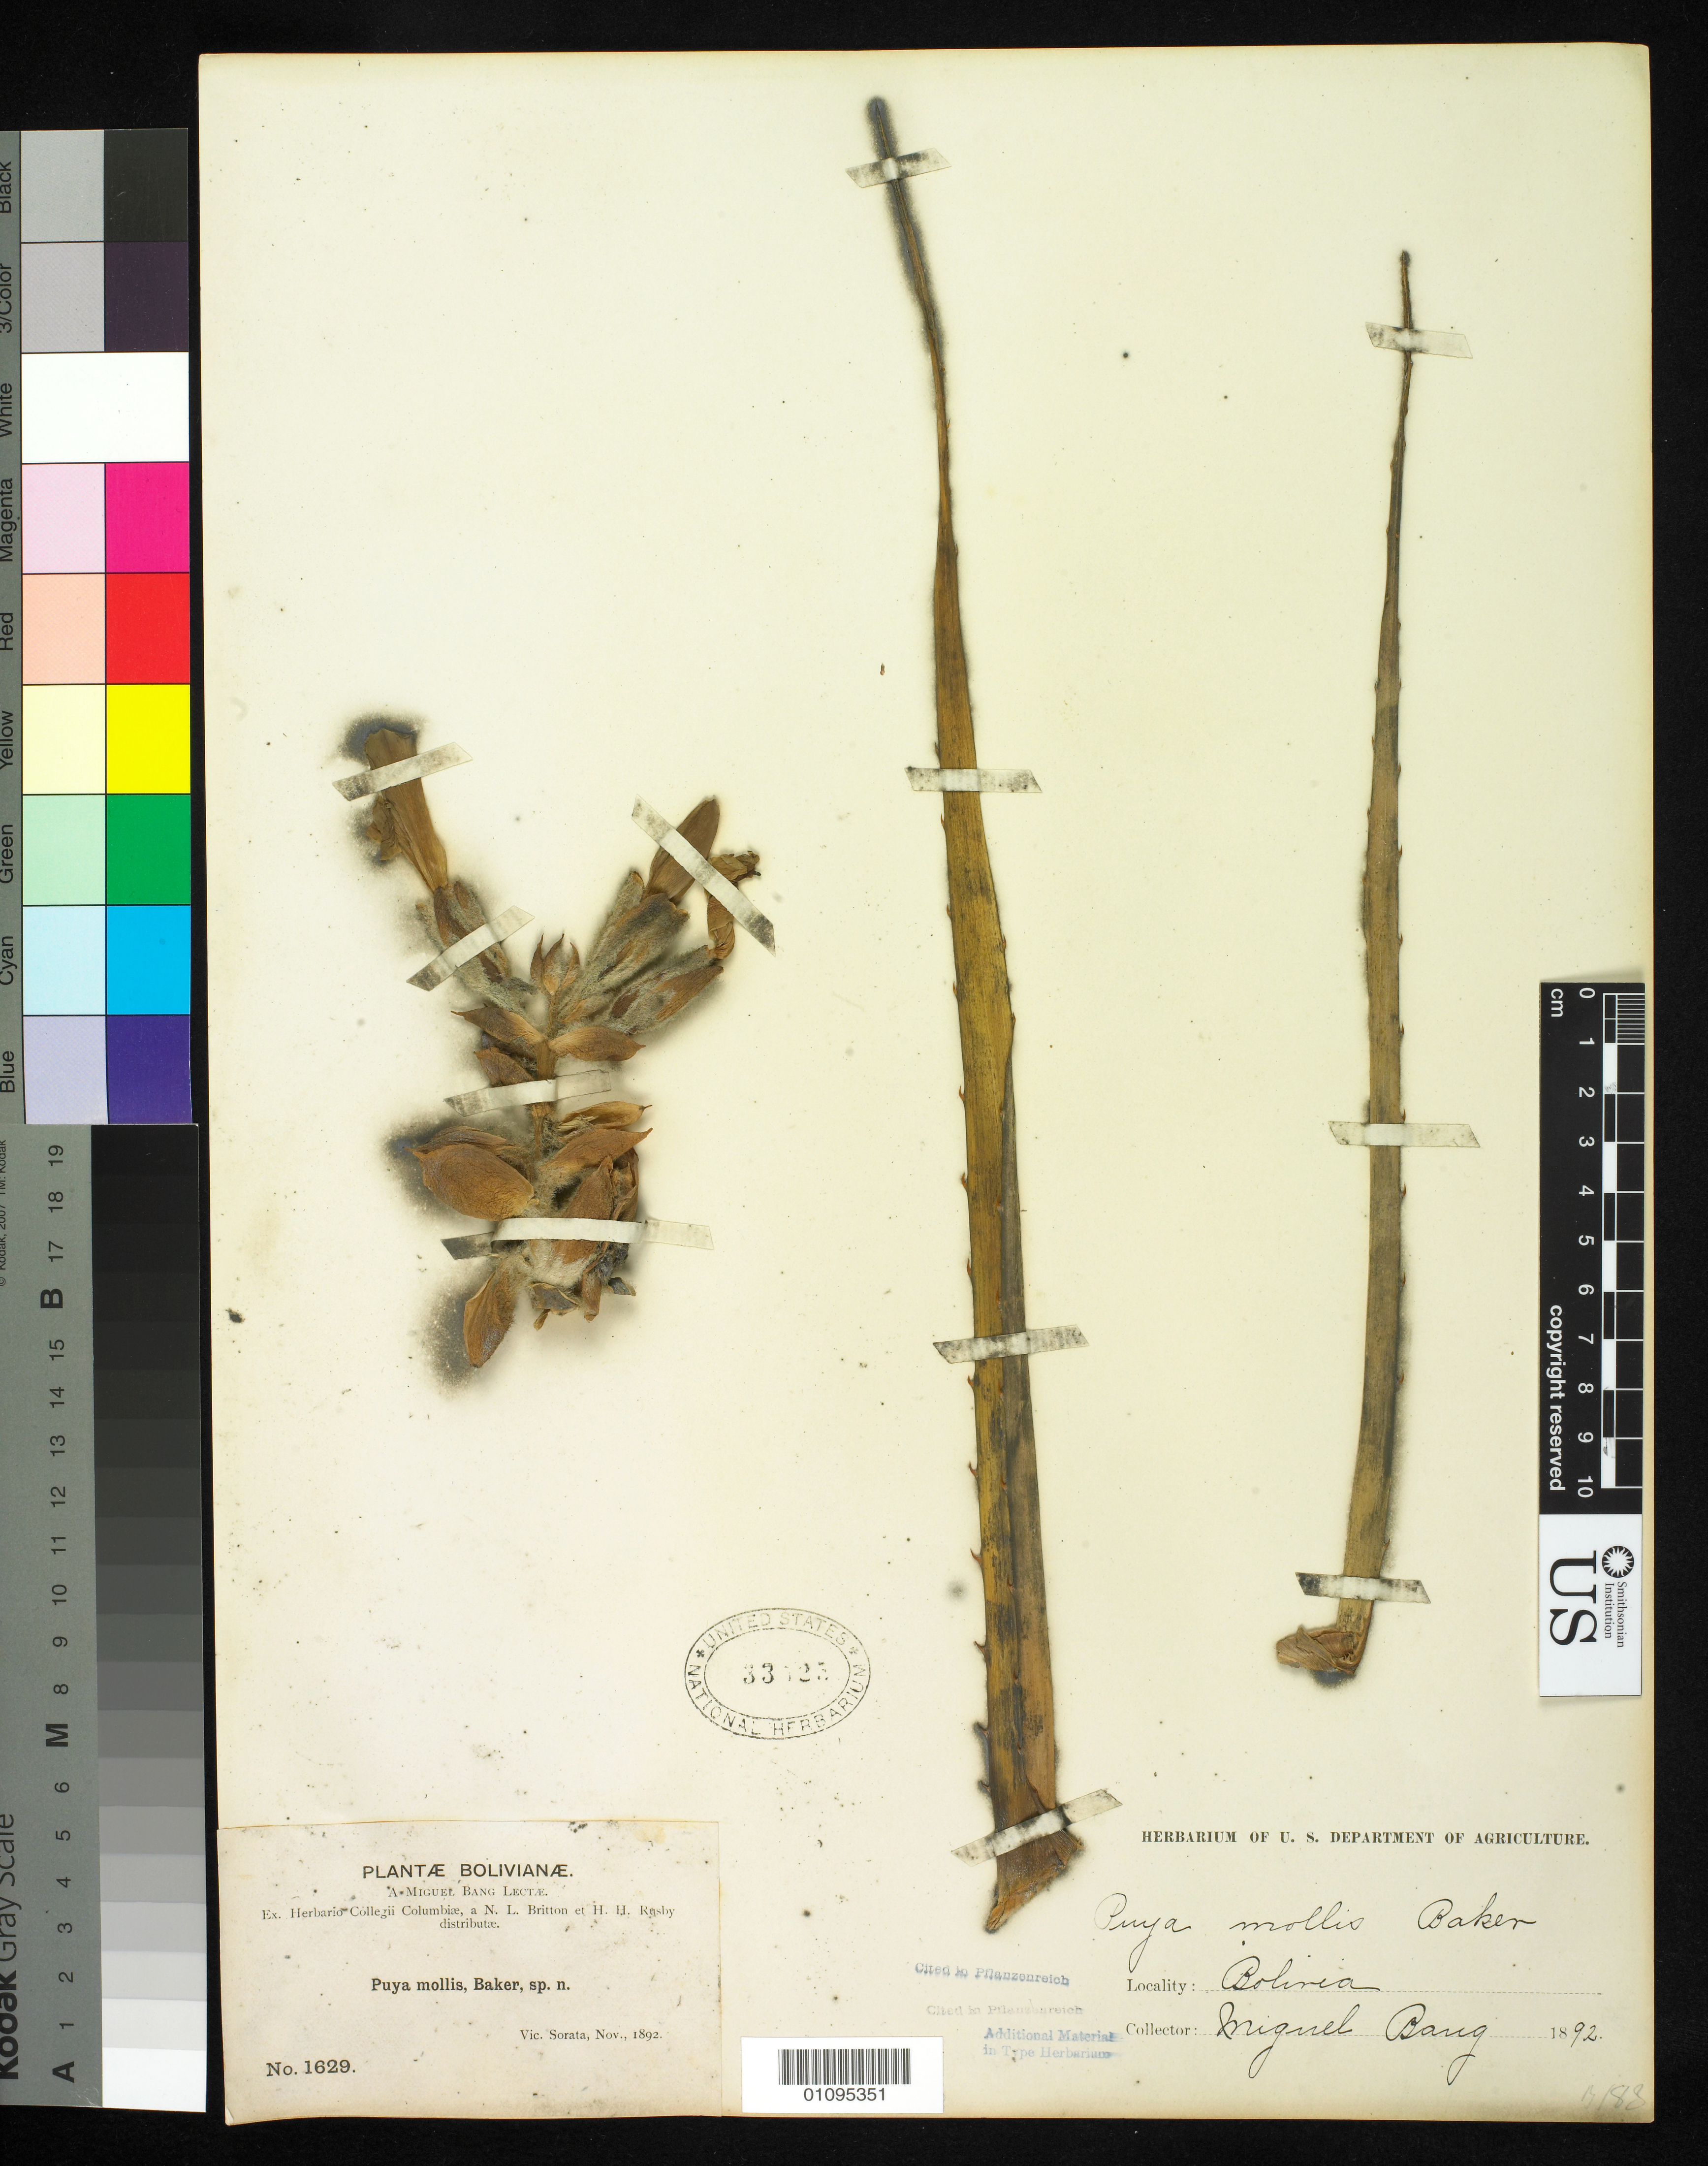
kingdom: Plantae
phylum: Tracheophyta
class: Liliopsida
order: Poales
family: Bromeliaceae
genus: Puya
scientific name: Puya mollis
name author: Baker ex Mez in A. DC.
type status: Syntype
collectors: M. Bang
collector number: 1629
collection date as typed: Nov 1892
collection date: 1892-11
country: Bolivia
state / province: La Paz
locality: Sorata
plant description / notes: USNH sheet stamp blurred, illegible.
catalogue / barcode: US 33523